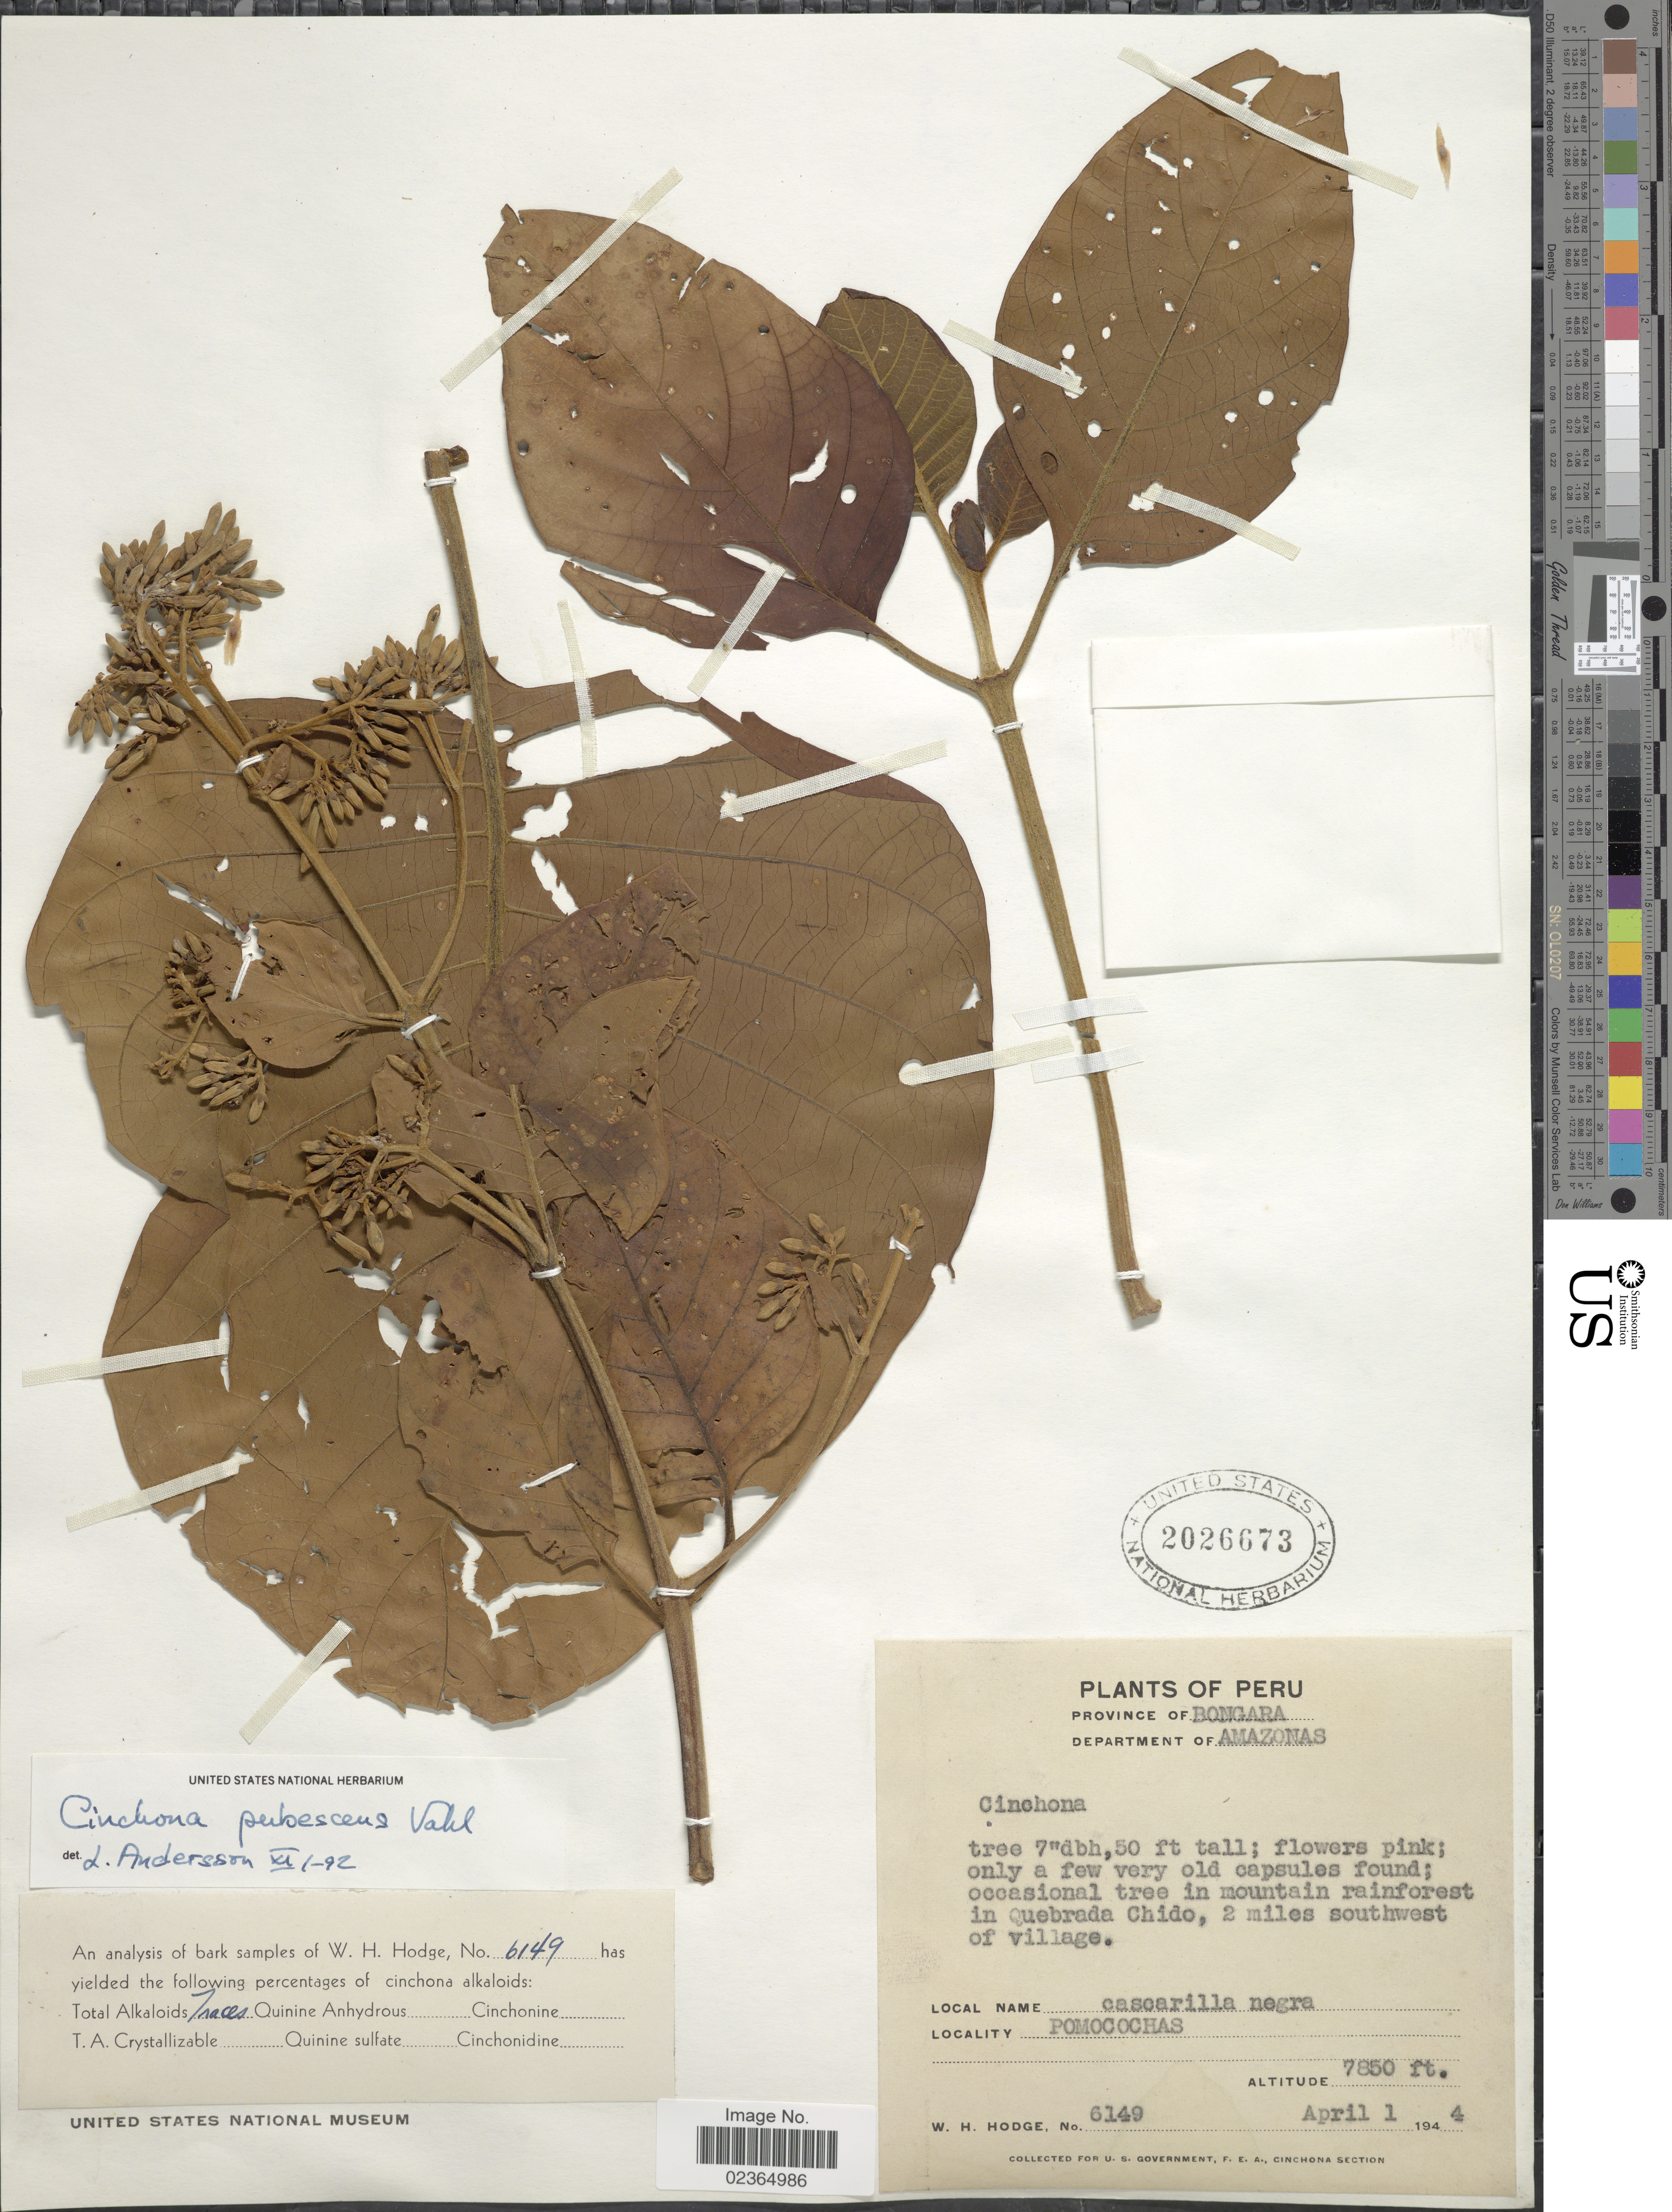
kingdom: Plantae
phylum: Tracheophyta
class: Magnoliopsida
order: Gentianales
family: Rubiaceae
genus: Cinchona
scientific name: Cinchona pubescens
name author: Vahl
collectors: W. Hodge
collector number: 6149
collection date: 1944-04-01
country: Peru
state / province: Amazonas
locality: Province of Bongara. in Quebrada Chido, 2 miles southwest of village. Pomocochas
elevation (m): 2393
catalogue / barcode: US 2026673